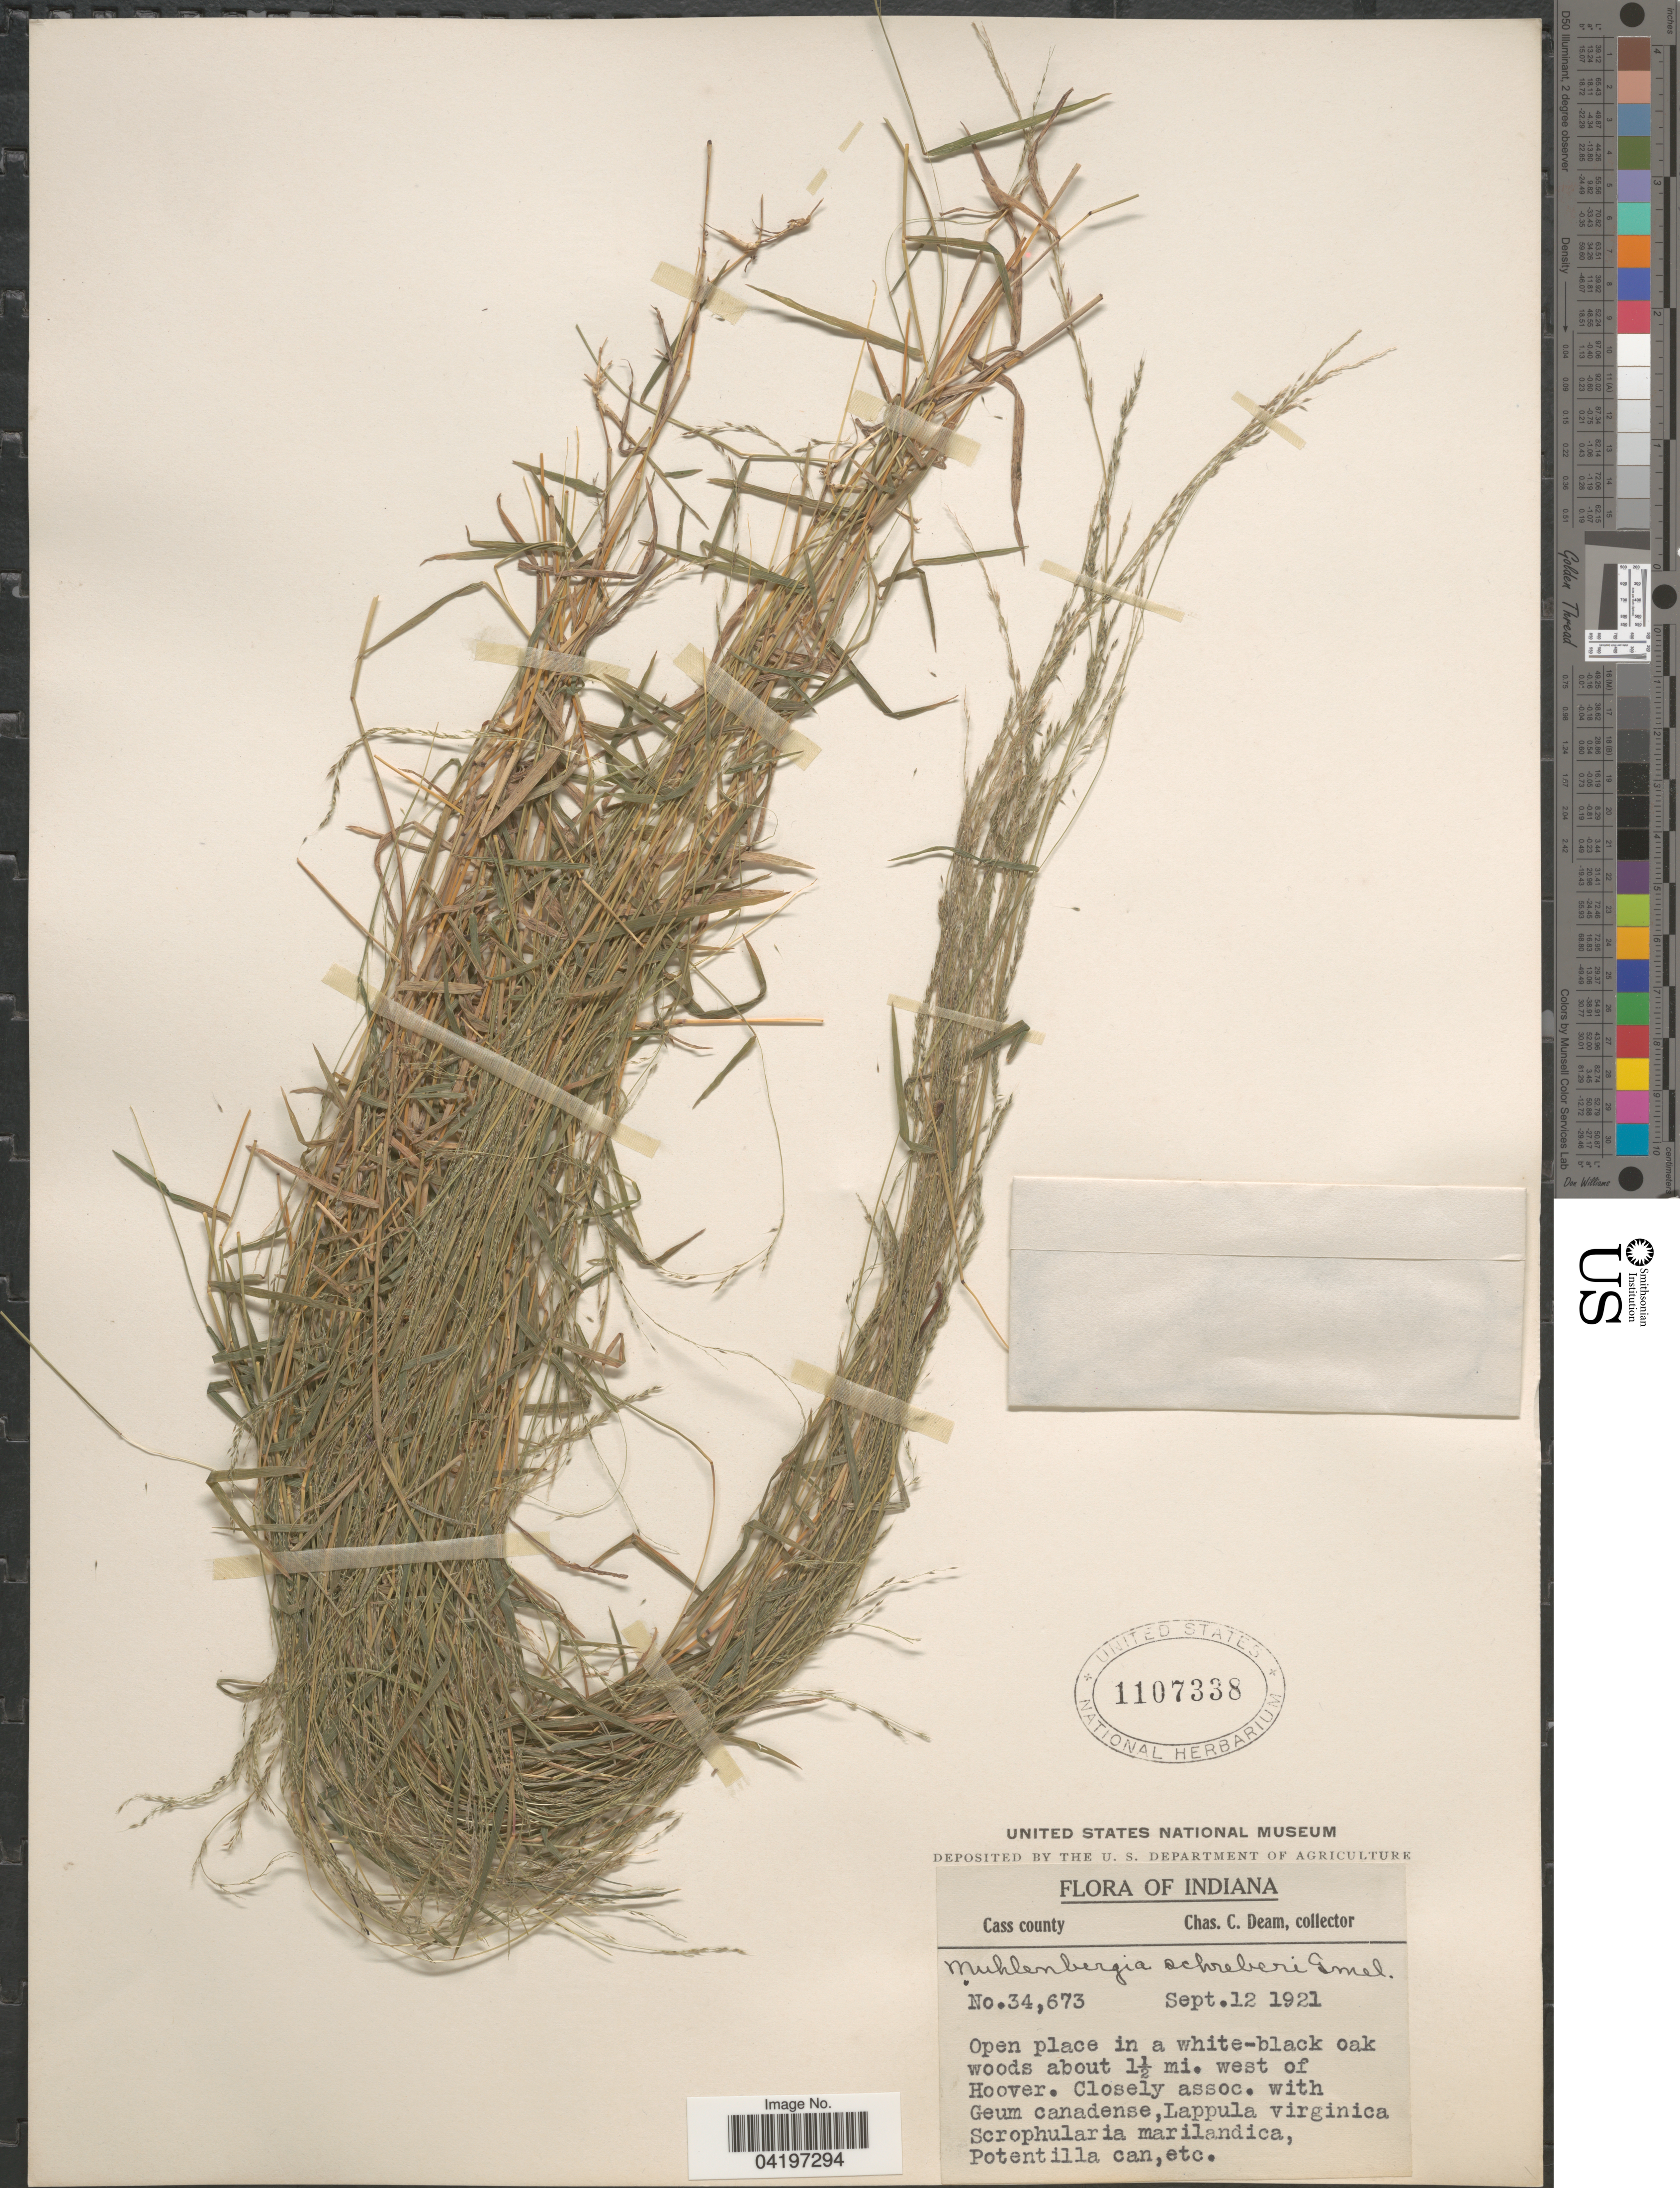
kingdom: Plantae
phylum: Tracheophyta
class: Liliopsida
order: Poales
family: Poaceae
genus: Muhlenbergia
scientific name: Muhlenbergia schreberi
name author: J.F. Gmel.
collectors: C. C. Deam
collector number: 34673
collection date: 1921-09-12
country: United States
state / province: Indiana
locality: Cass county. Open place in a white-black oak woods about 1½ mi. west of Hoover.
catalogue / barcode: US 1107338